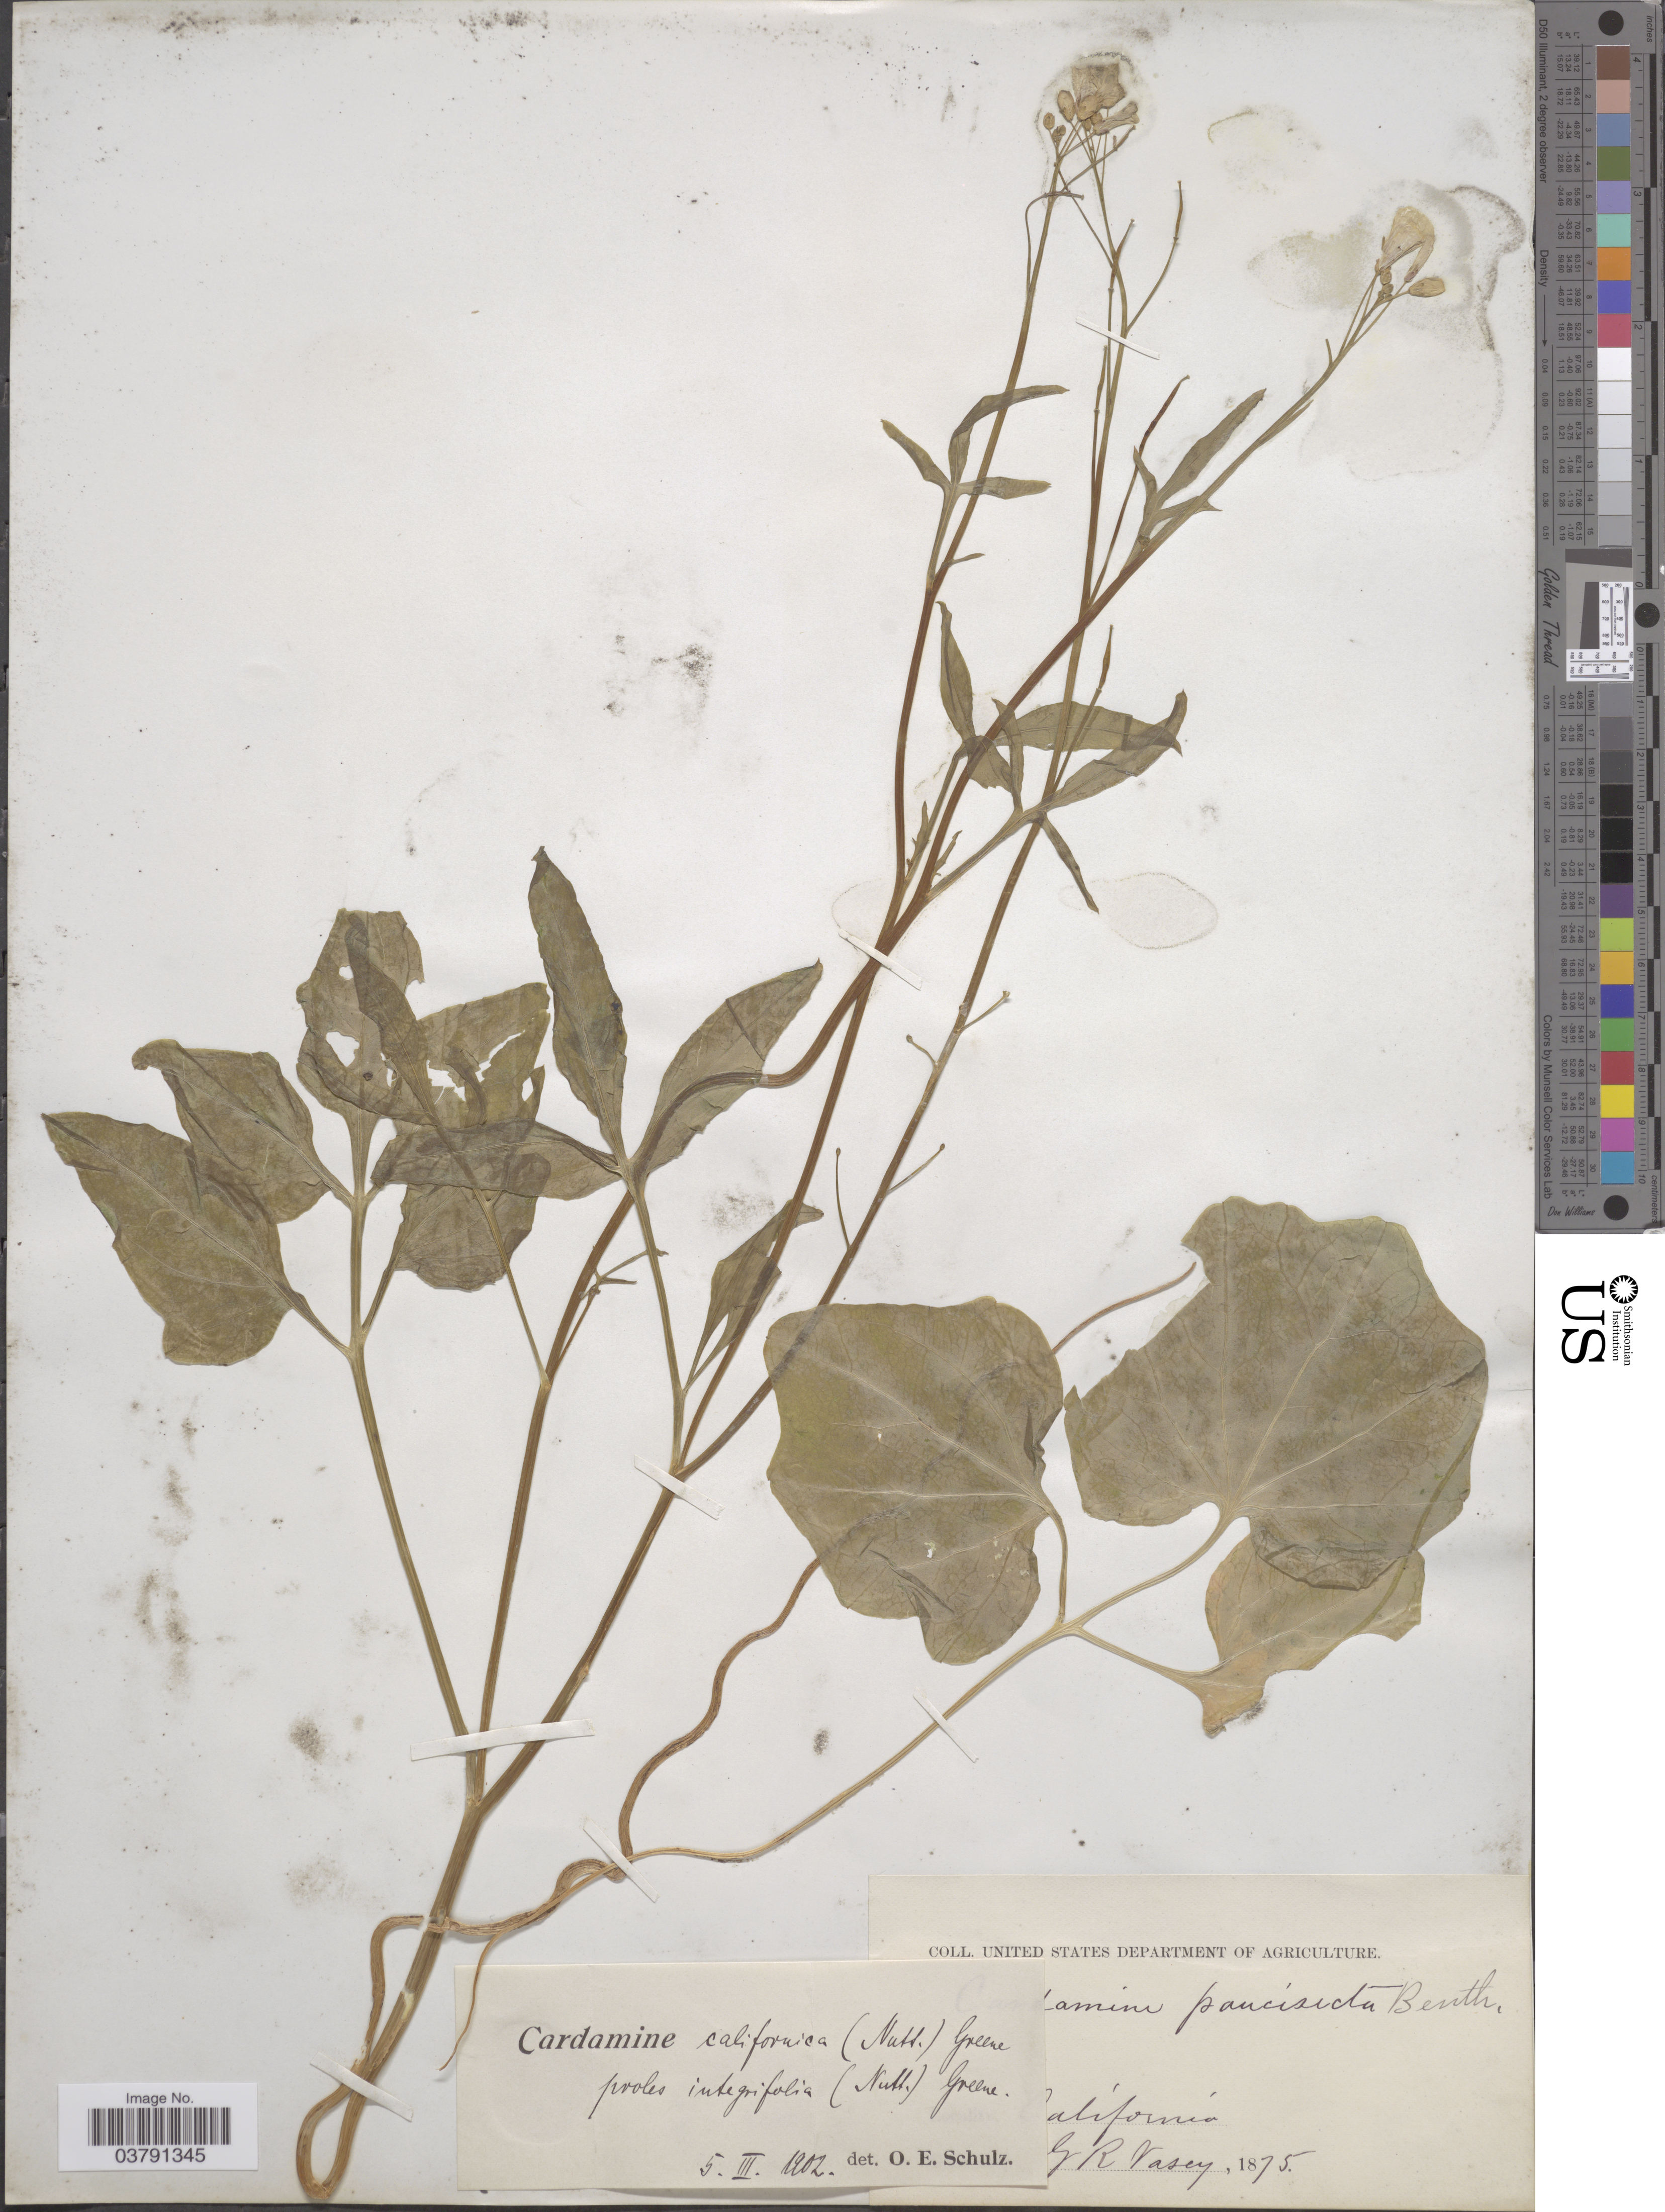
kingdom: Plantae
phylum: Tracheophyta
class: Magnoliopsida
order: Brassicales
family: Brassicaceae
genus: Dentaria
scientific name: Dentaria californica var. integrifolia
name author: (Nutt.) Detling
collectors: G. R. Vasey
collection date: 1875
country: United States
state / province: California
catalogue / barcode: US 4497